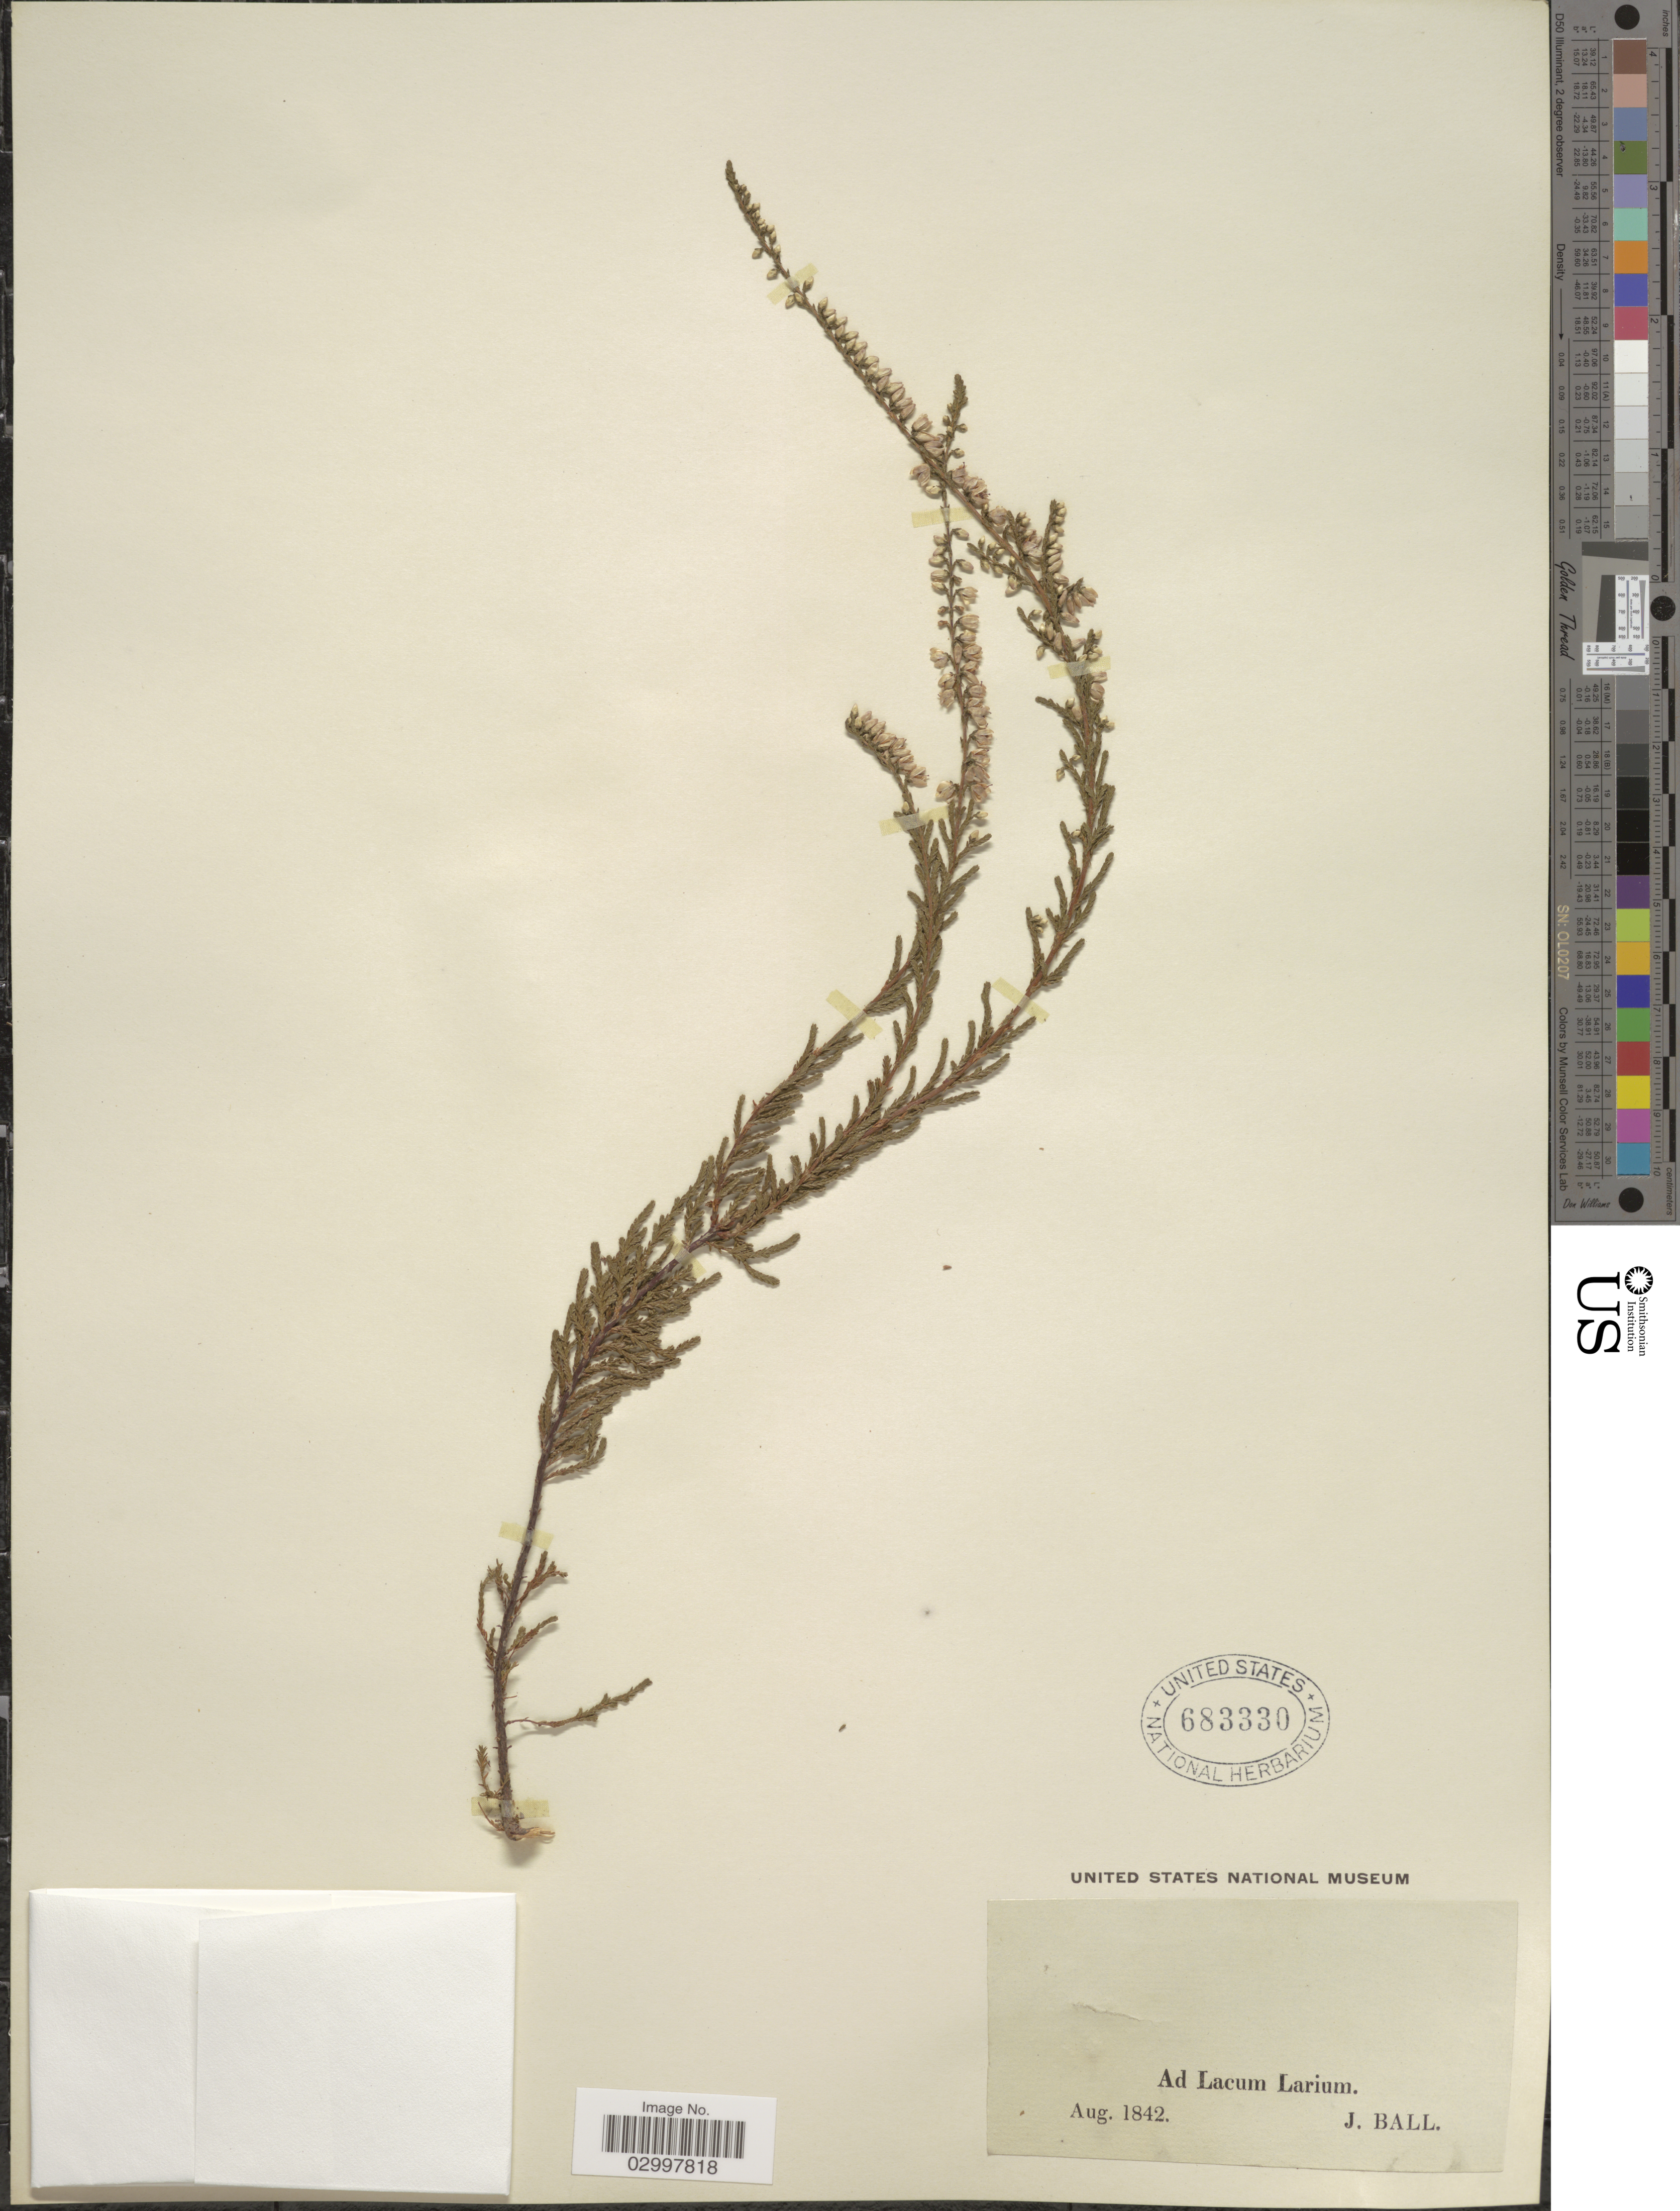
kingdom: Plantae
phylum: Tracheophyta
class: Magnoliopsida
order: Ericales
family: Ericaceae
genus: Erica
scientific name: Erica sp.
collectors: J. Ball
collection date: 1842-08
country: Italy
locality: Ad Lacum Larium.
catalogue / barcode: US 683330